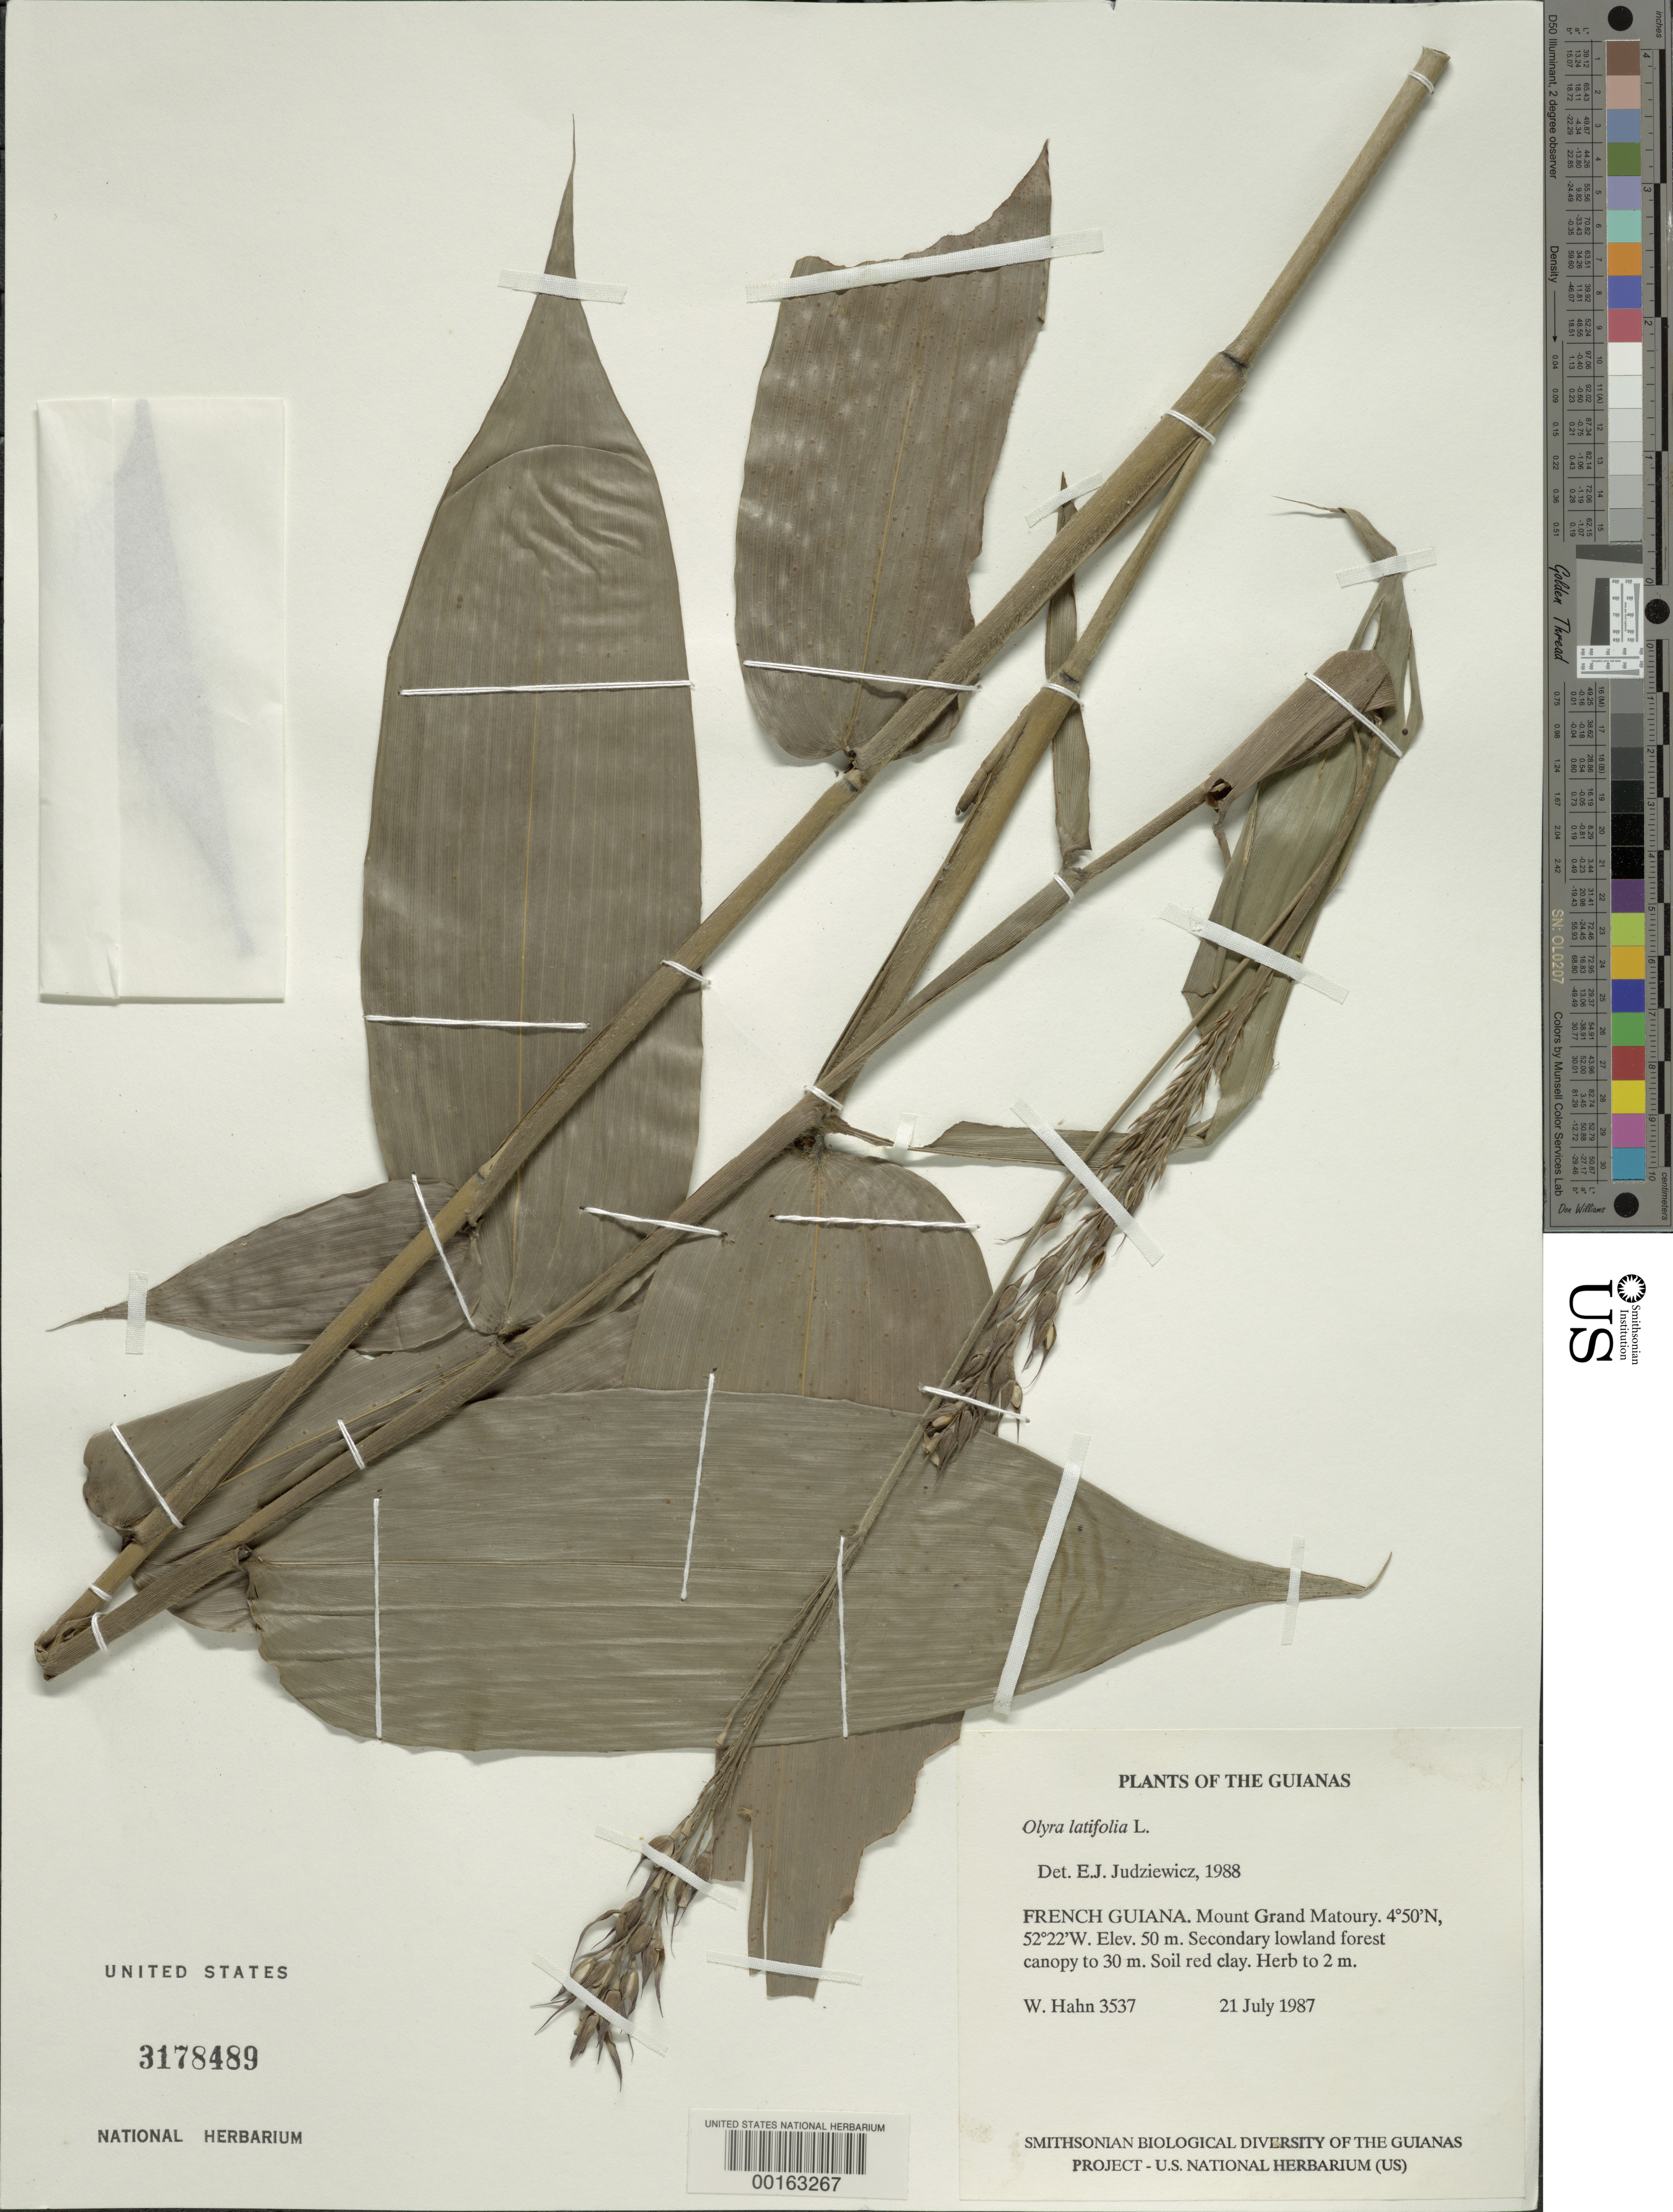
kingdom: Plantae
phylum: Tracheophyta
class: Liliopsida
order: Poales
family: Poaceae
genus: Olyra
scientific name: Olyra latifolia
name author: L.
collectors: W. J. Hahn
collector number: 3537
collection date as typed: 21 Jul 1987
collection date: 1987-07-21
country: French Guiana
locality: Mount grand matoury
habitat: Secondary lowland forest, soil red clay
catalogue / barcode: US 3178489